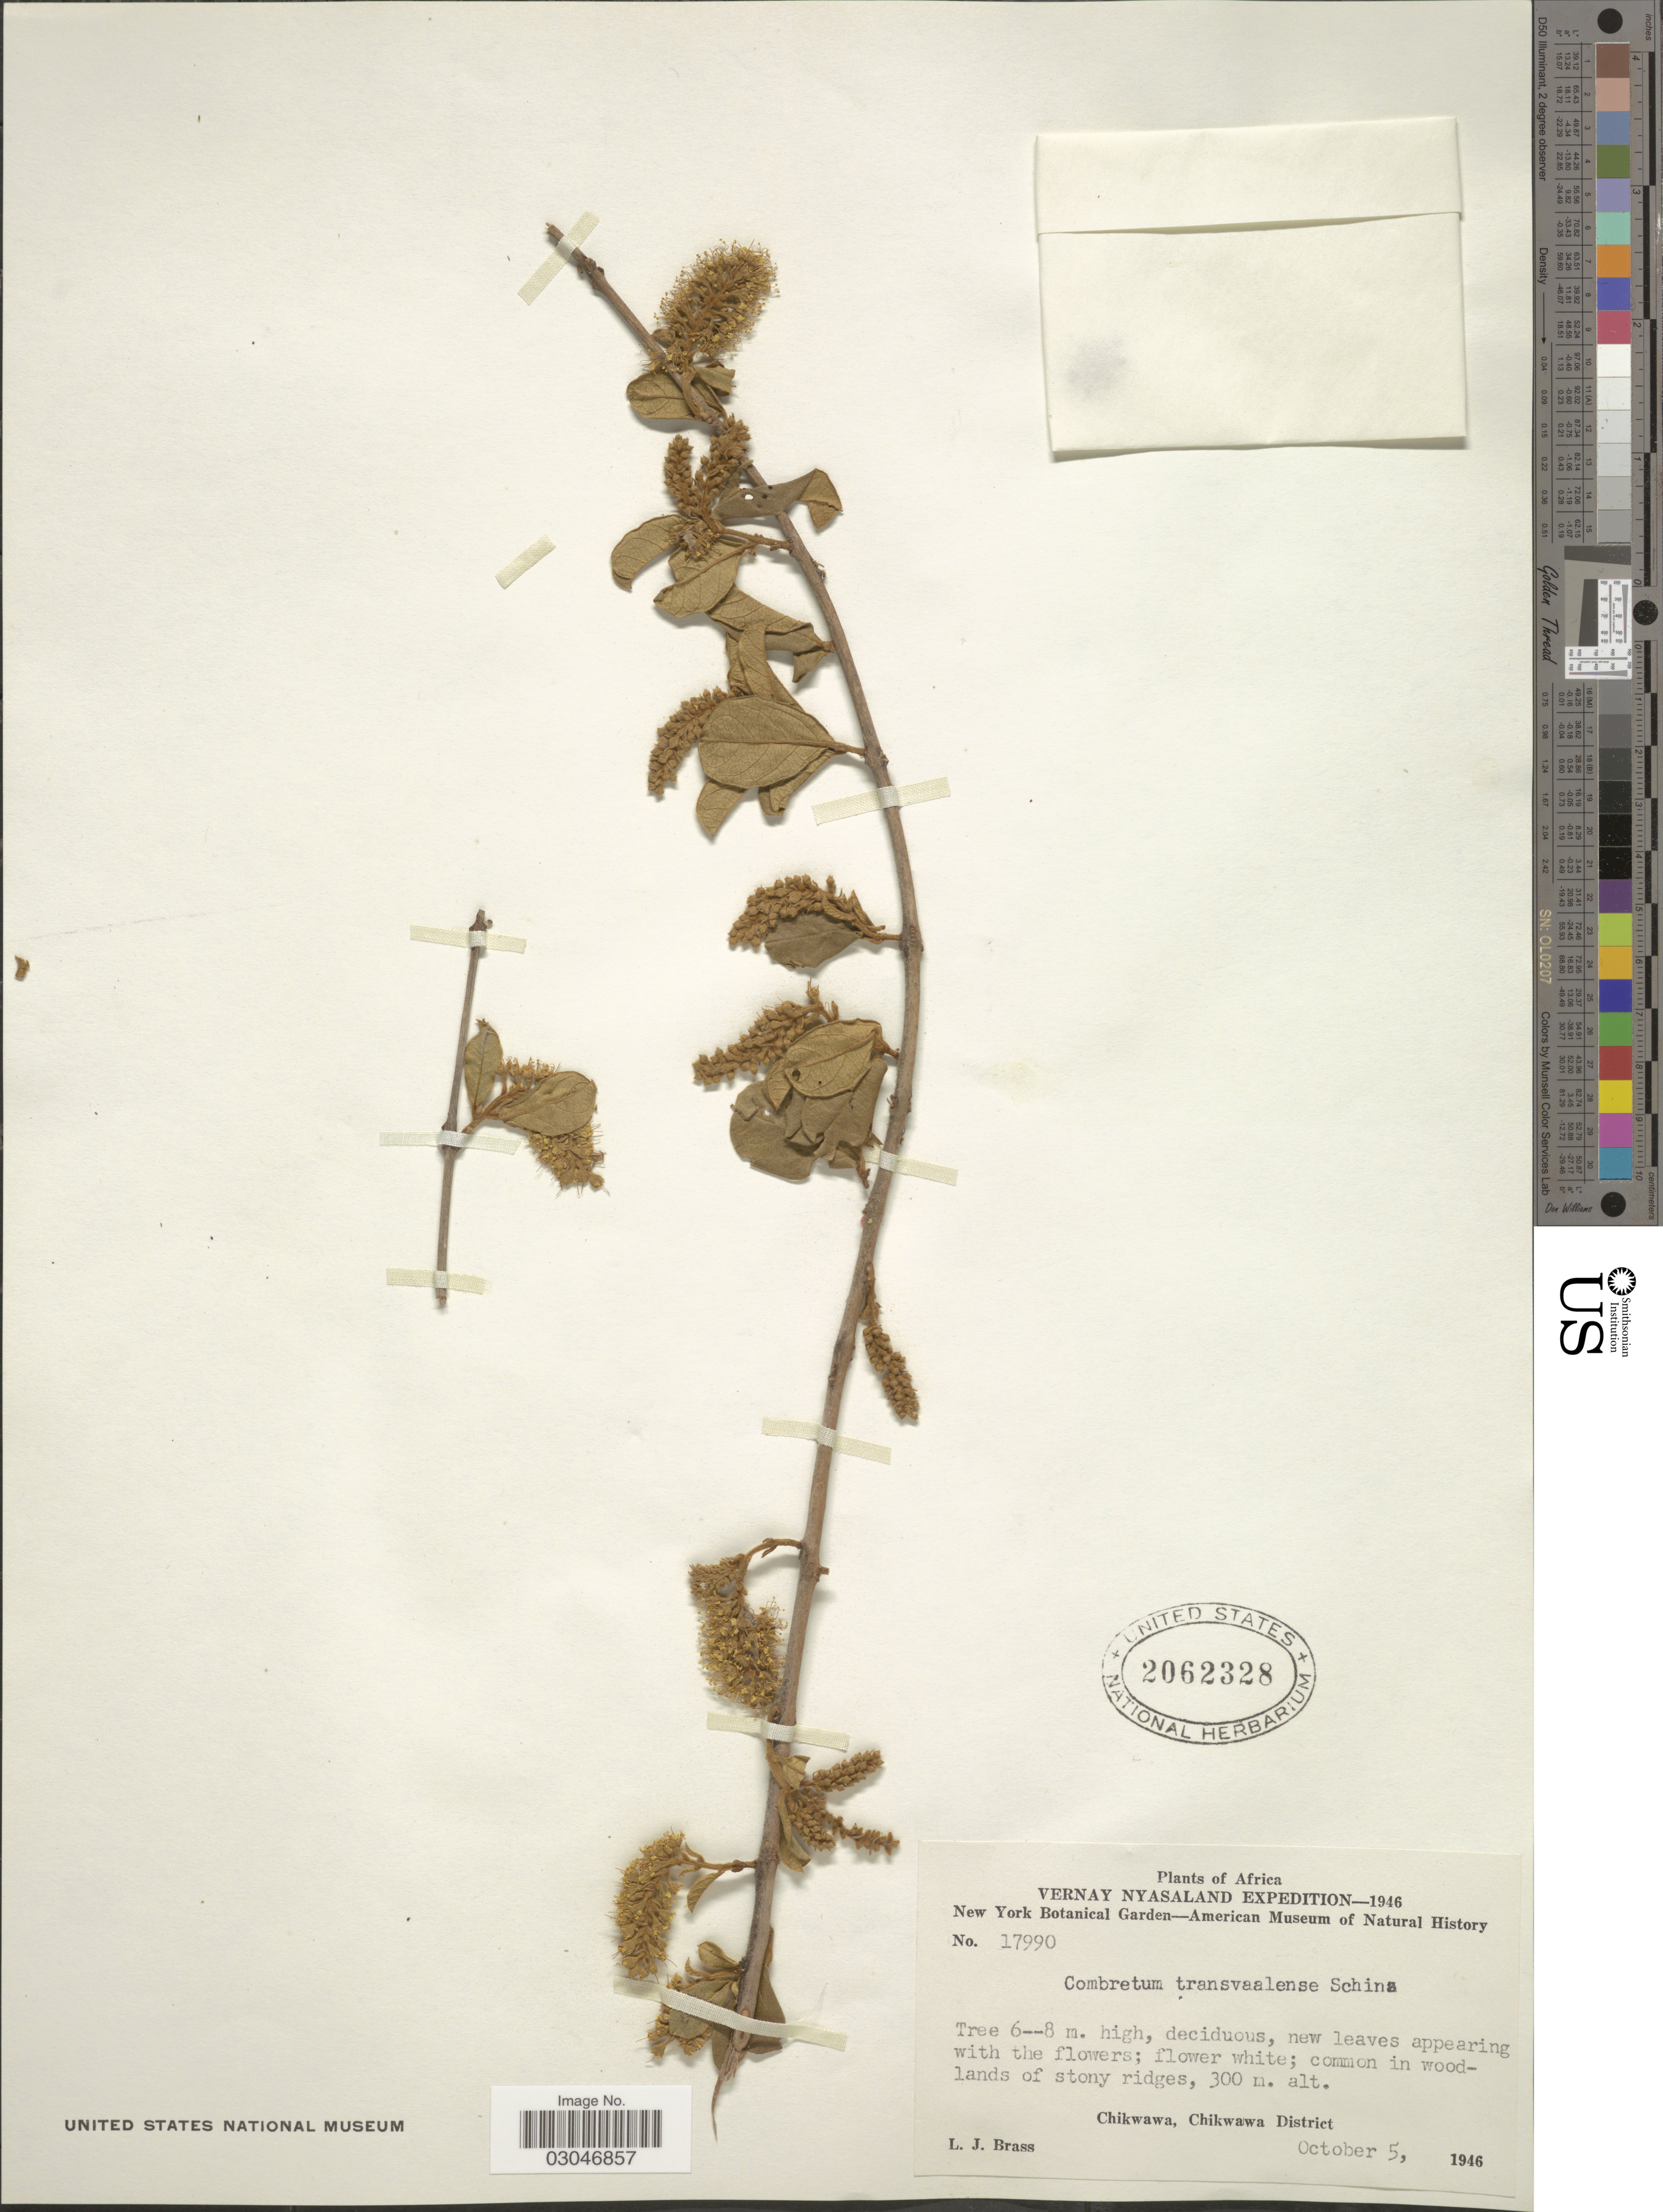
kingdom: Plantae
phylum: Tracheophyta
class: Magnoliopsida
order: Myrtales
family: Combretaceae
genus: Combretum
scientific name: Combretum transvaalense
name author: Schinz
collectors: L. J. Brass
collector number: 17990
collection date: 1946-10-05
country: Malawi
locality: Vernay Nyasaland, Chikwawa, Chikwawa District.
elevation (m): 300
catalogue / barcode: US 2062328